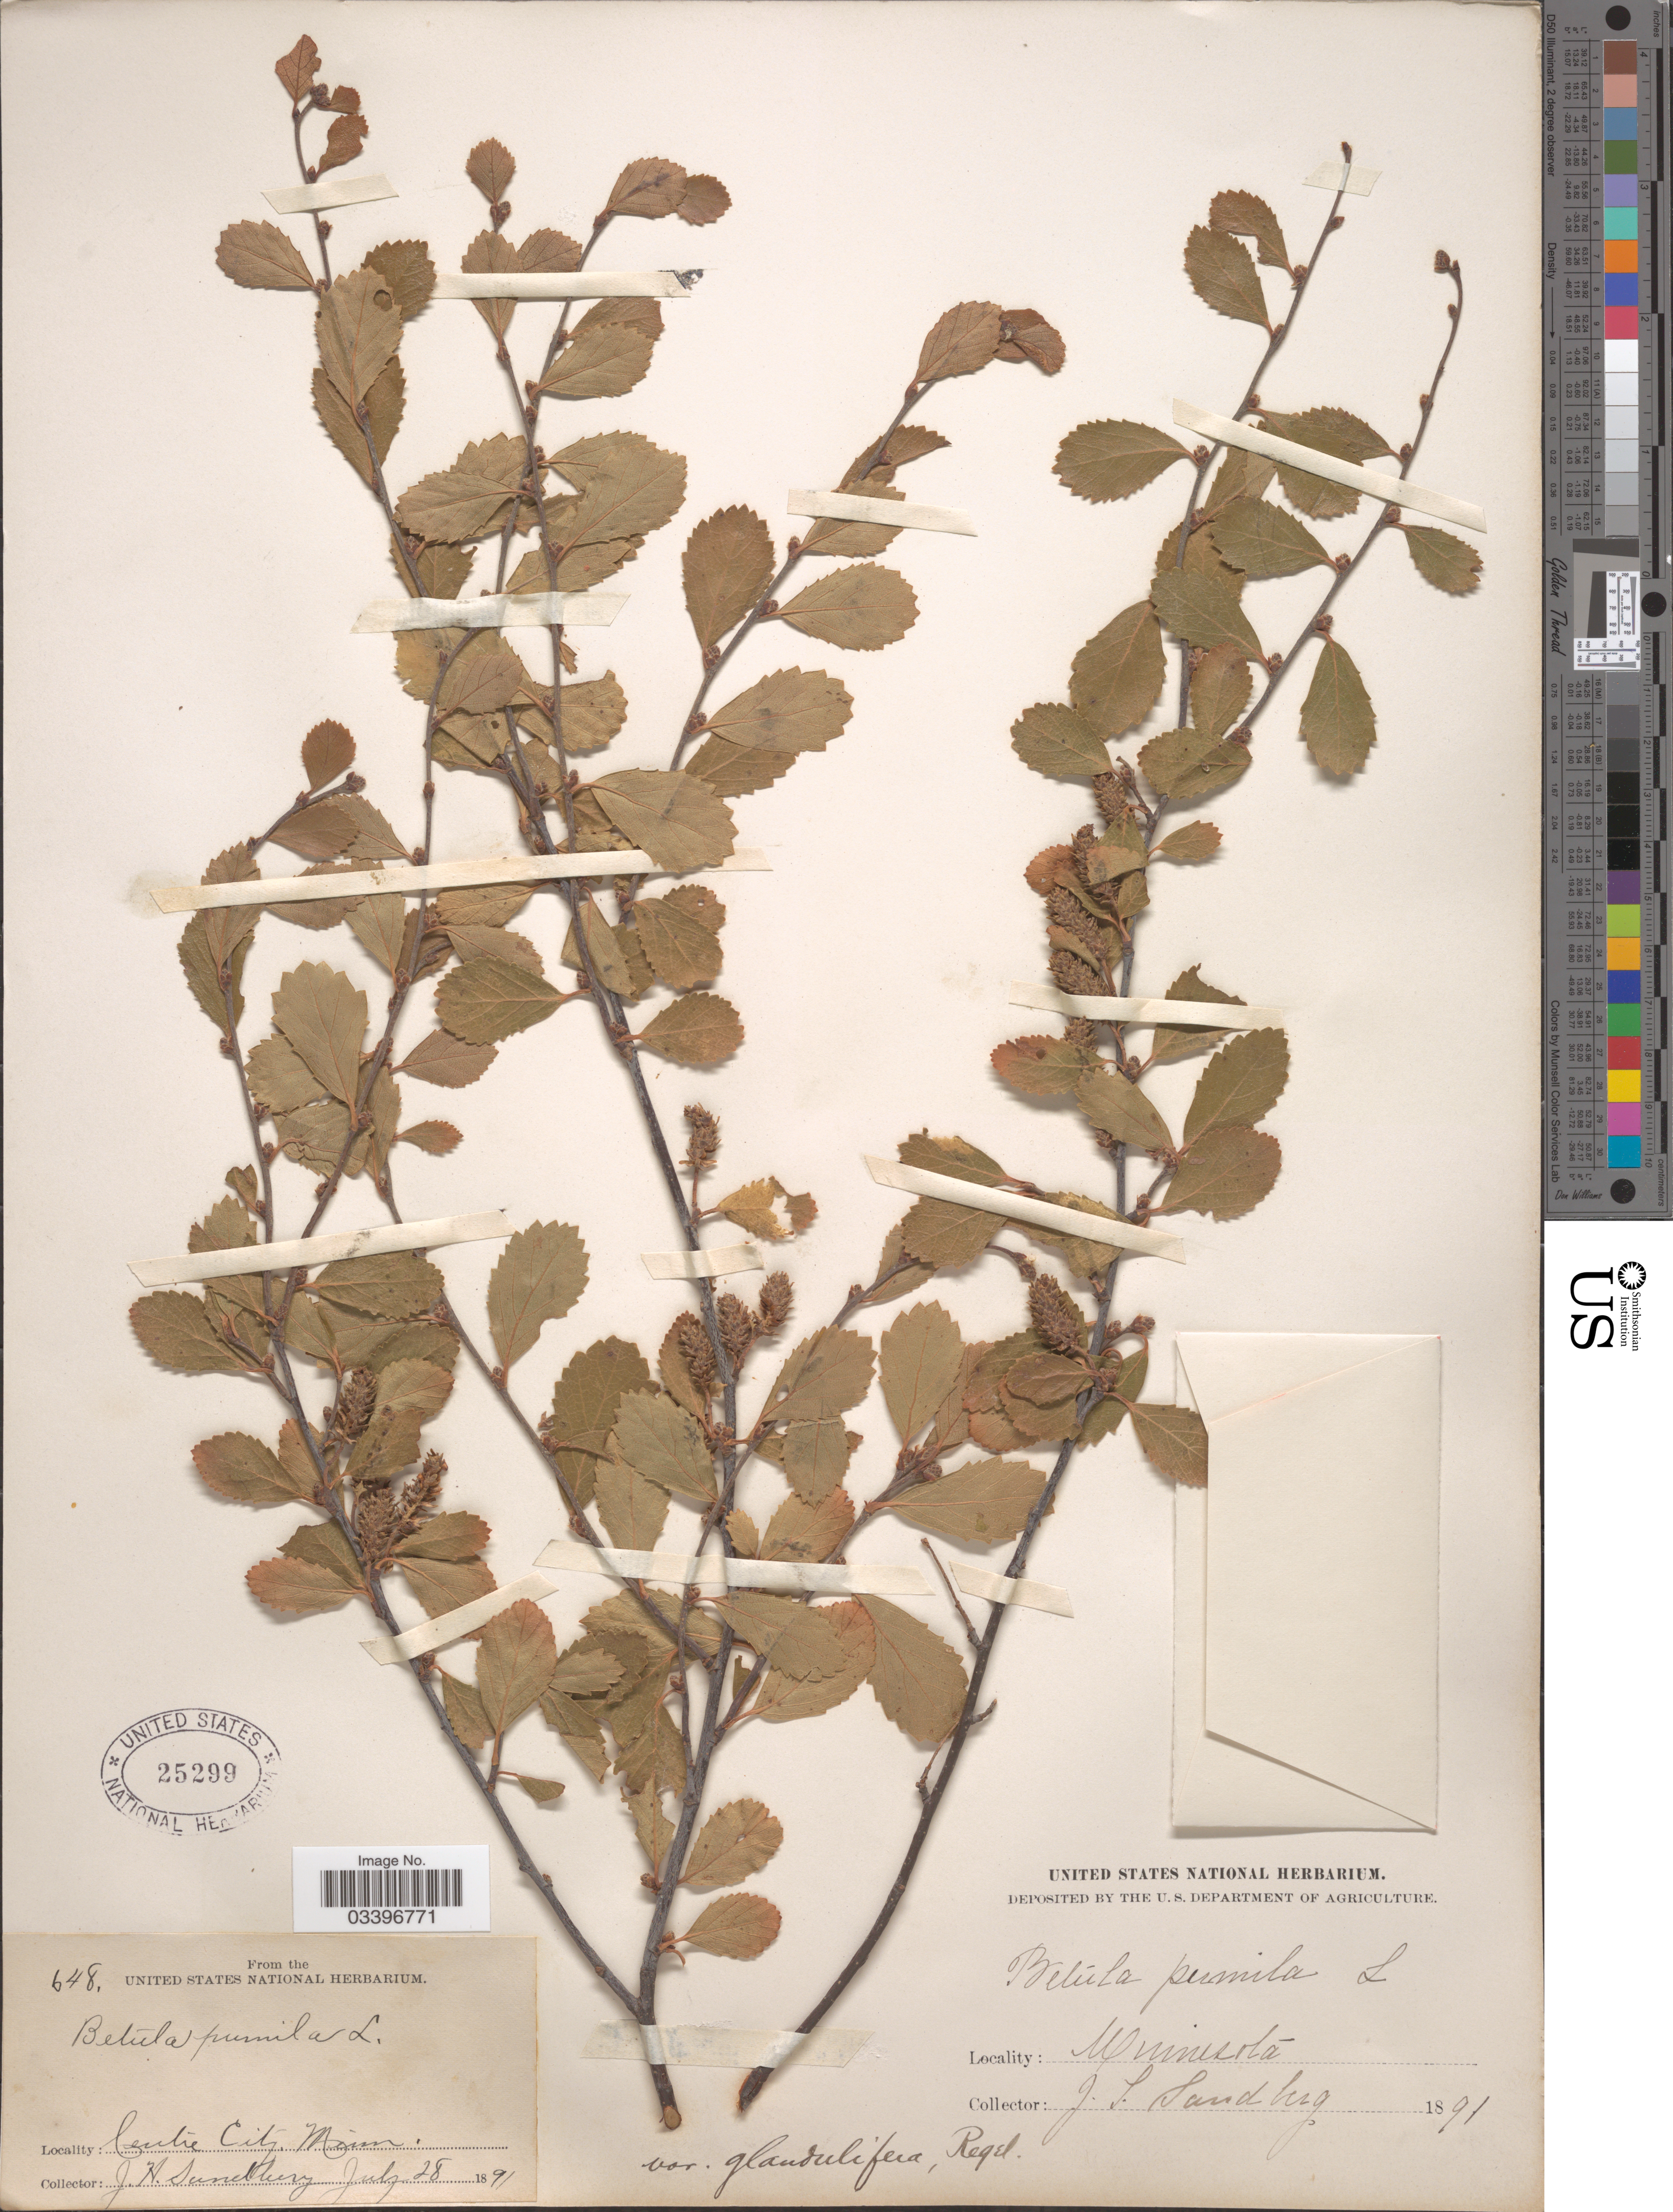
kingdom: Plantae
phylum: Tracheophyta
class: Magnoliopsida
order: Fagales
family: Betulaceae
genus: Betula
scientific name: Betula pumila var. glandulifera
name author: Regel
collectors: J. H. Sandberg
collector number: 648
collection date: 1891-07-28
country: United States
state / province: Minnesota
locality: Centre City.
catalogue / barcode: US 25299